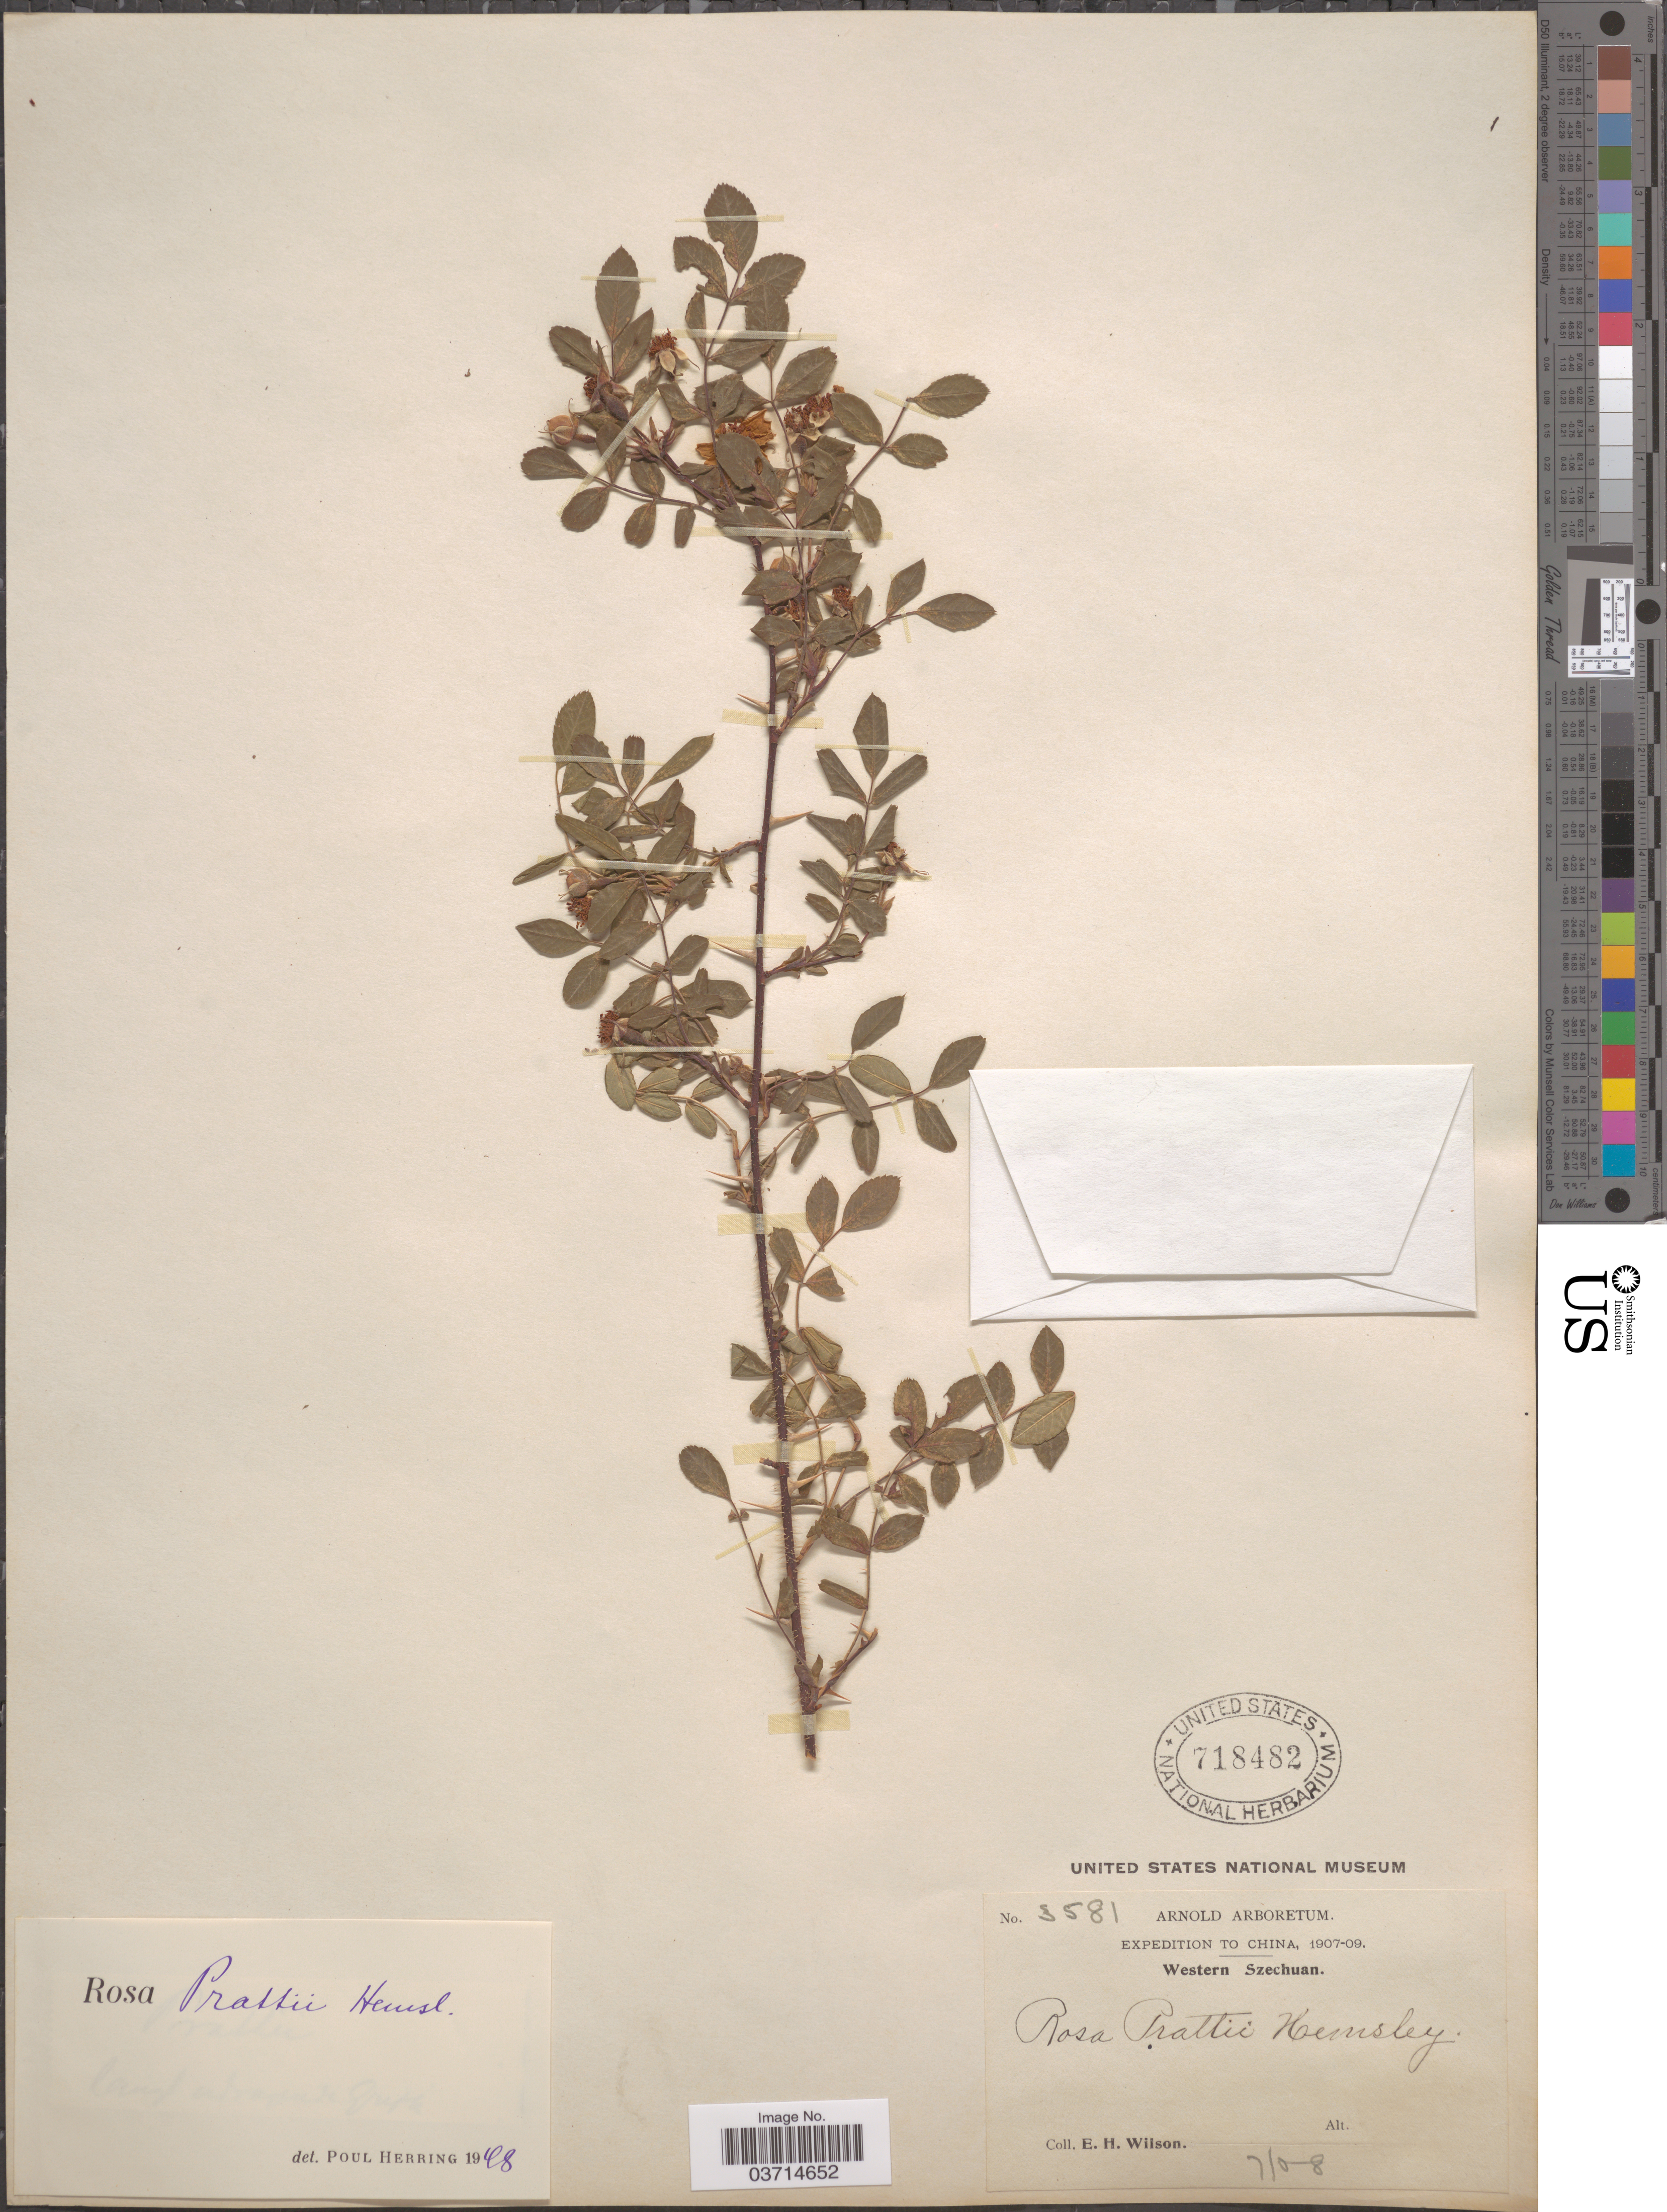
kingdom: Plantae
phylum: Tracheophyta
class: Magnoliopsida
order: Rosales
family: Rosaceae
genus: Rosa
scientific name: Rosa prattii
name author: Hemsl.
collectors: E. Wilson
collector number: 3581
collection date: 1908-07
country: China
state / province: Sichuan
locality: Western Szechuan.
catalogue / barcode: US 718482